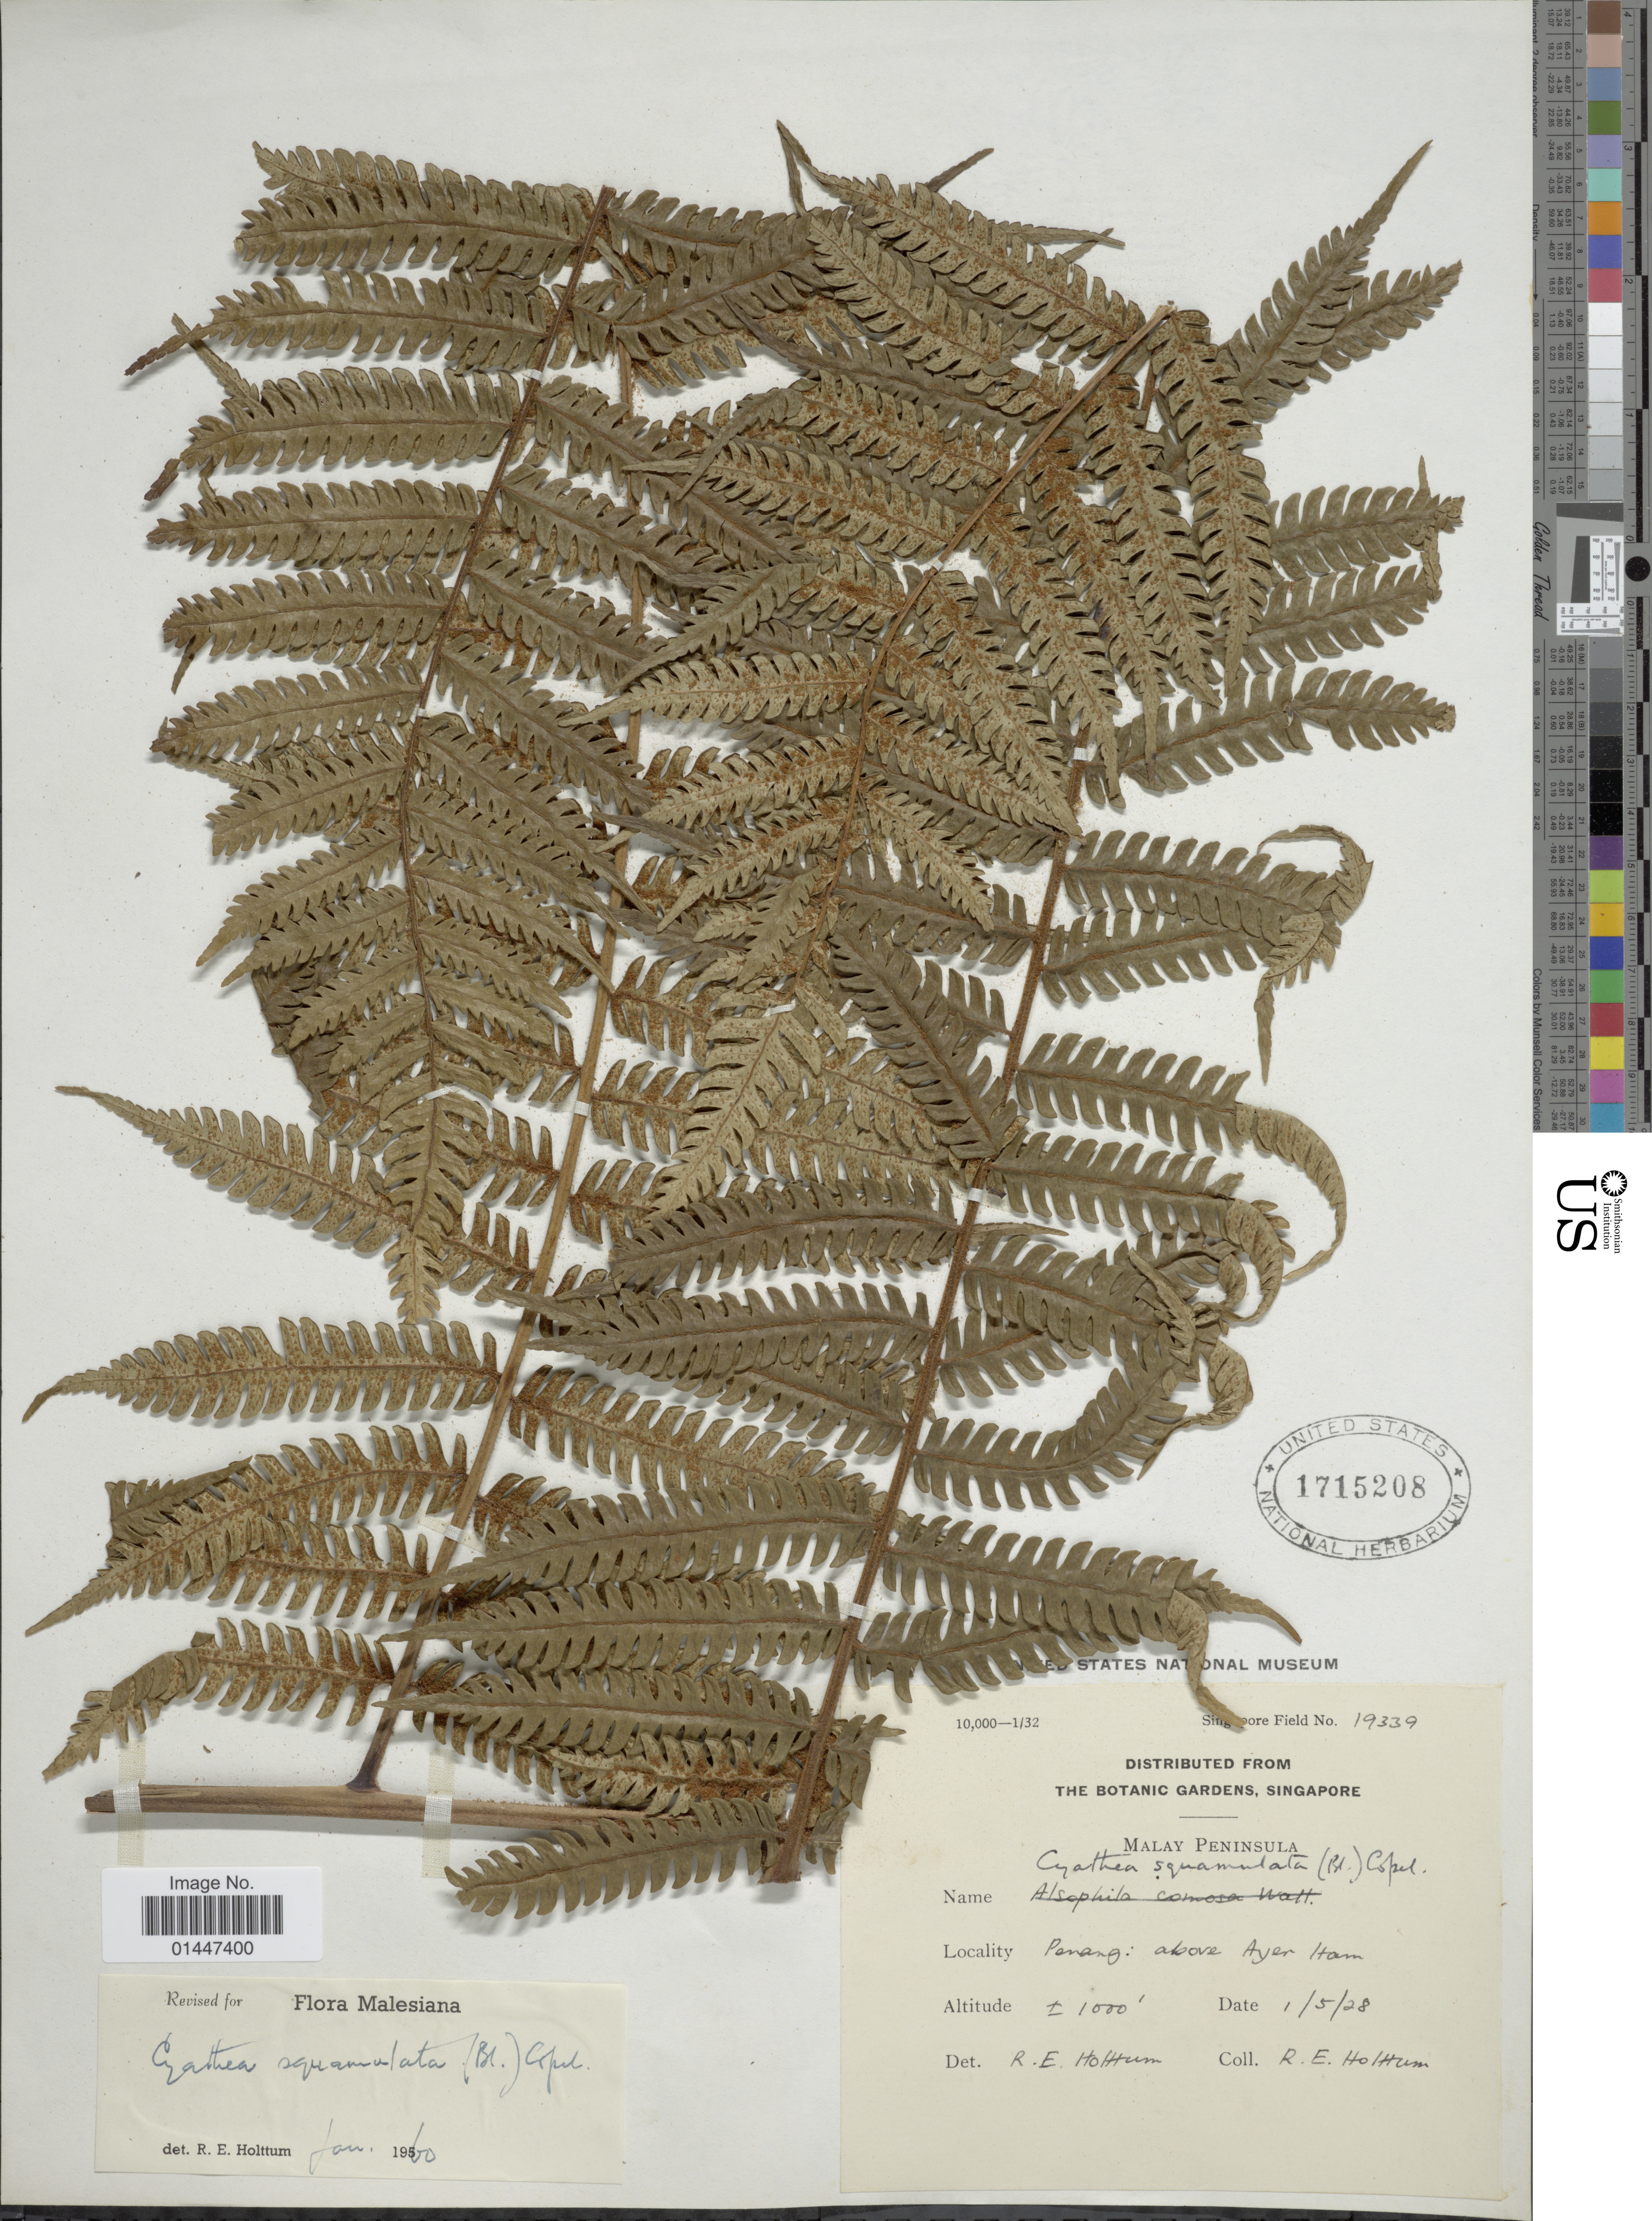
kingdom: Plantae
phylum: Tracheophyta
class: Polypodiopsida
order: Cyatheales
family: Cyatheaceae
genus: Sphaeropteris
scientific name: Sphaeropteris squamulata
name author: (Blume) R.M. Tryon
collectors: R. E. Holttum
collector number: Singapore Field 19339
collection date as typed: Transcribed d/m/y: 1/5/28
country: Malaysia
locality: Malay Peninsula. Penang: Above Ayer Itam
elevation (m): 305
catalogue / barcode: US 1715208